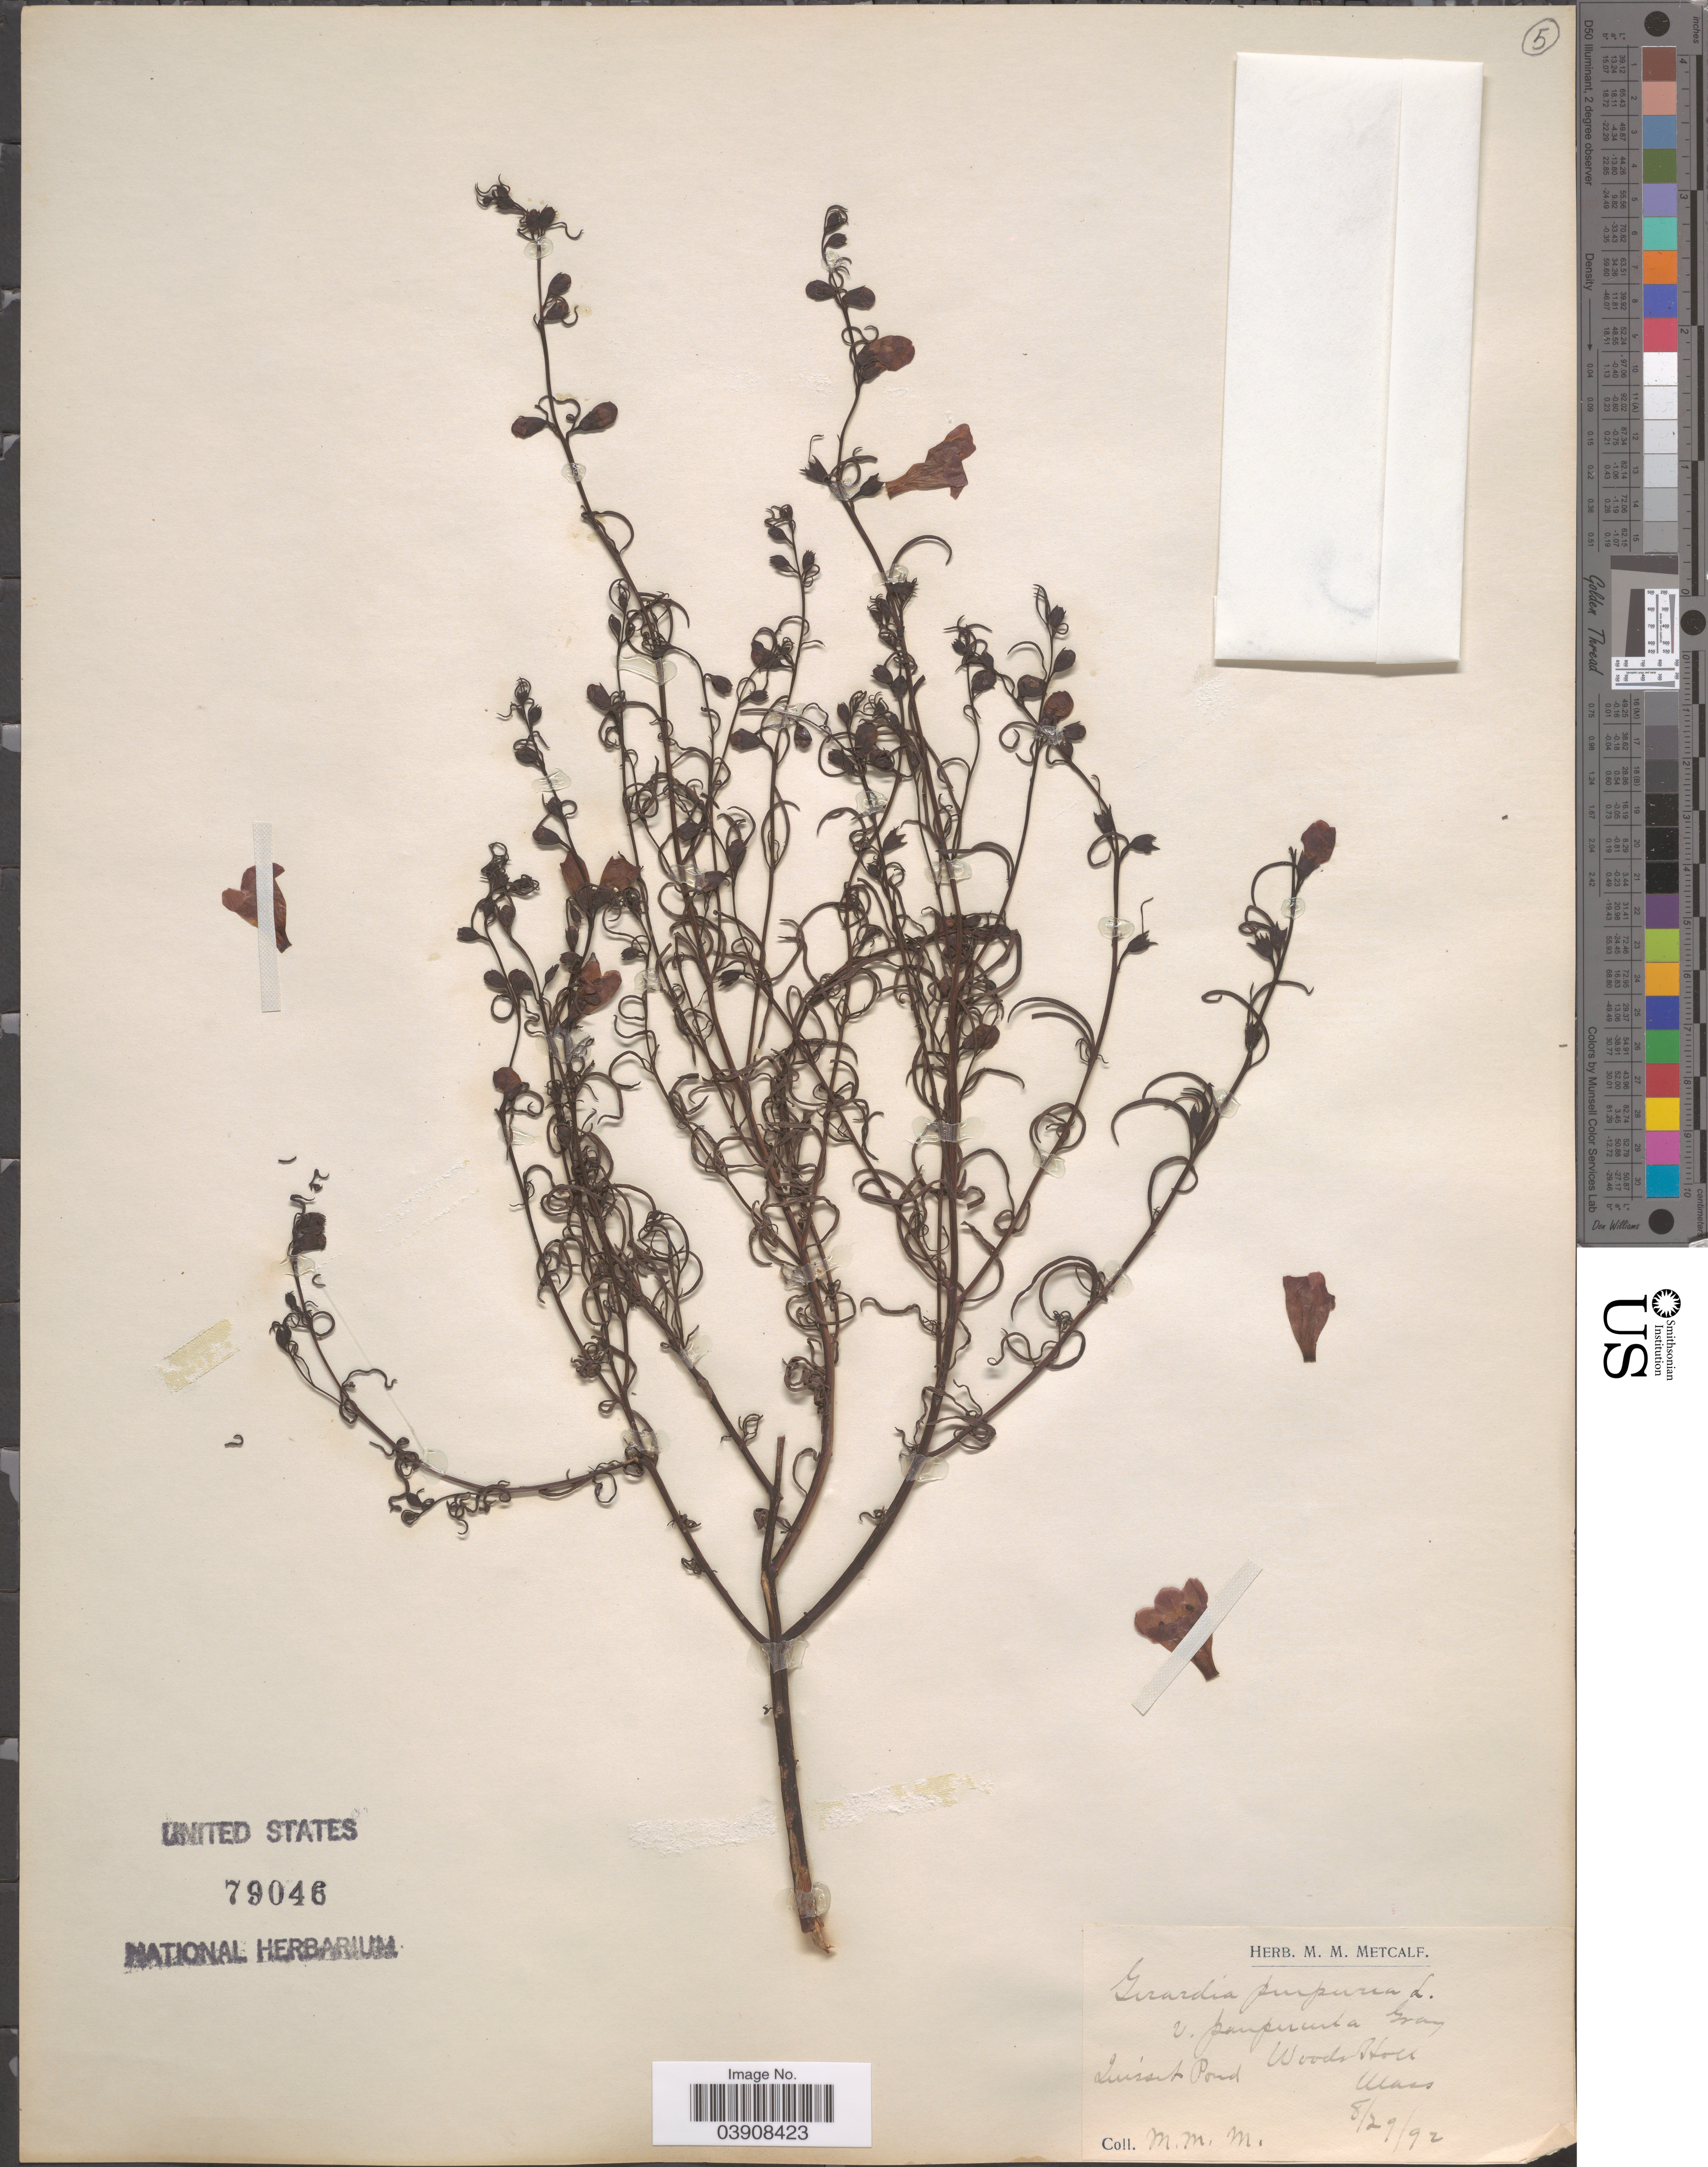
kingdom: Plantae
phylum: Tracheophyta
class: Magnoliopsida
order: Lamiales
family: Orobanchaceae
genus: Agalinis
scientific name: Agalinis purpurea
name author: (L.) Pennell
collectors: M. Metcalf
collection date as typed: Transcribed d/m/y: 29/8/92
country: United States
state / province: Massachusetts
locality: Quisset Pond. Woods Hole.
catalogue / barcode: US 79046